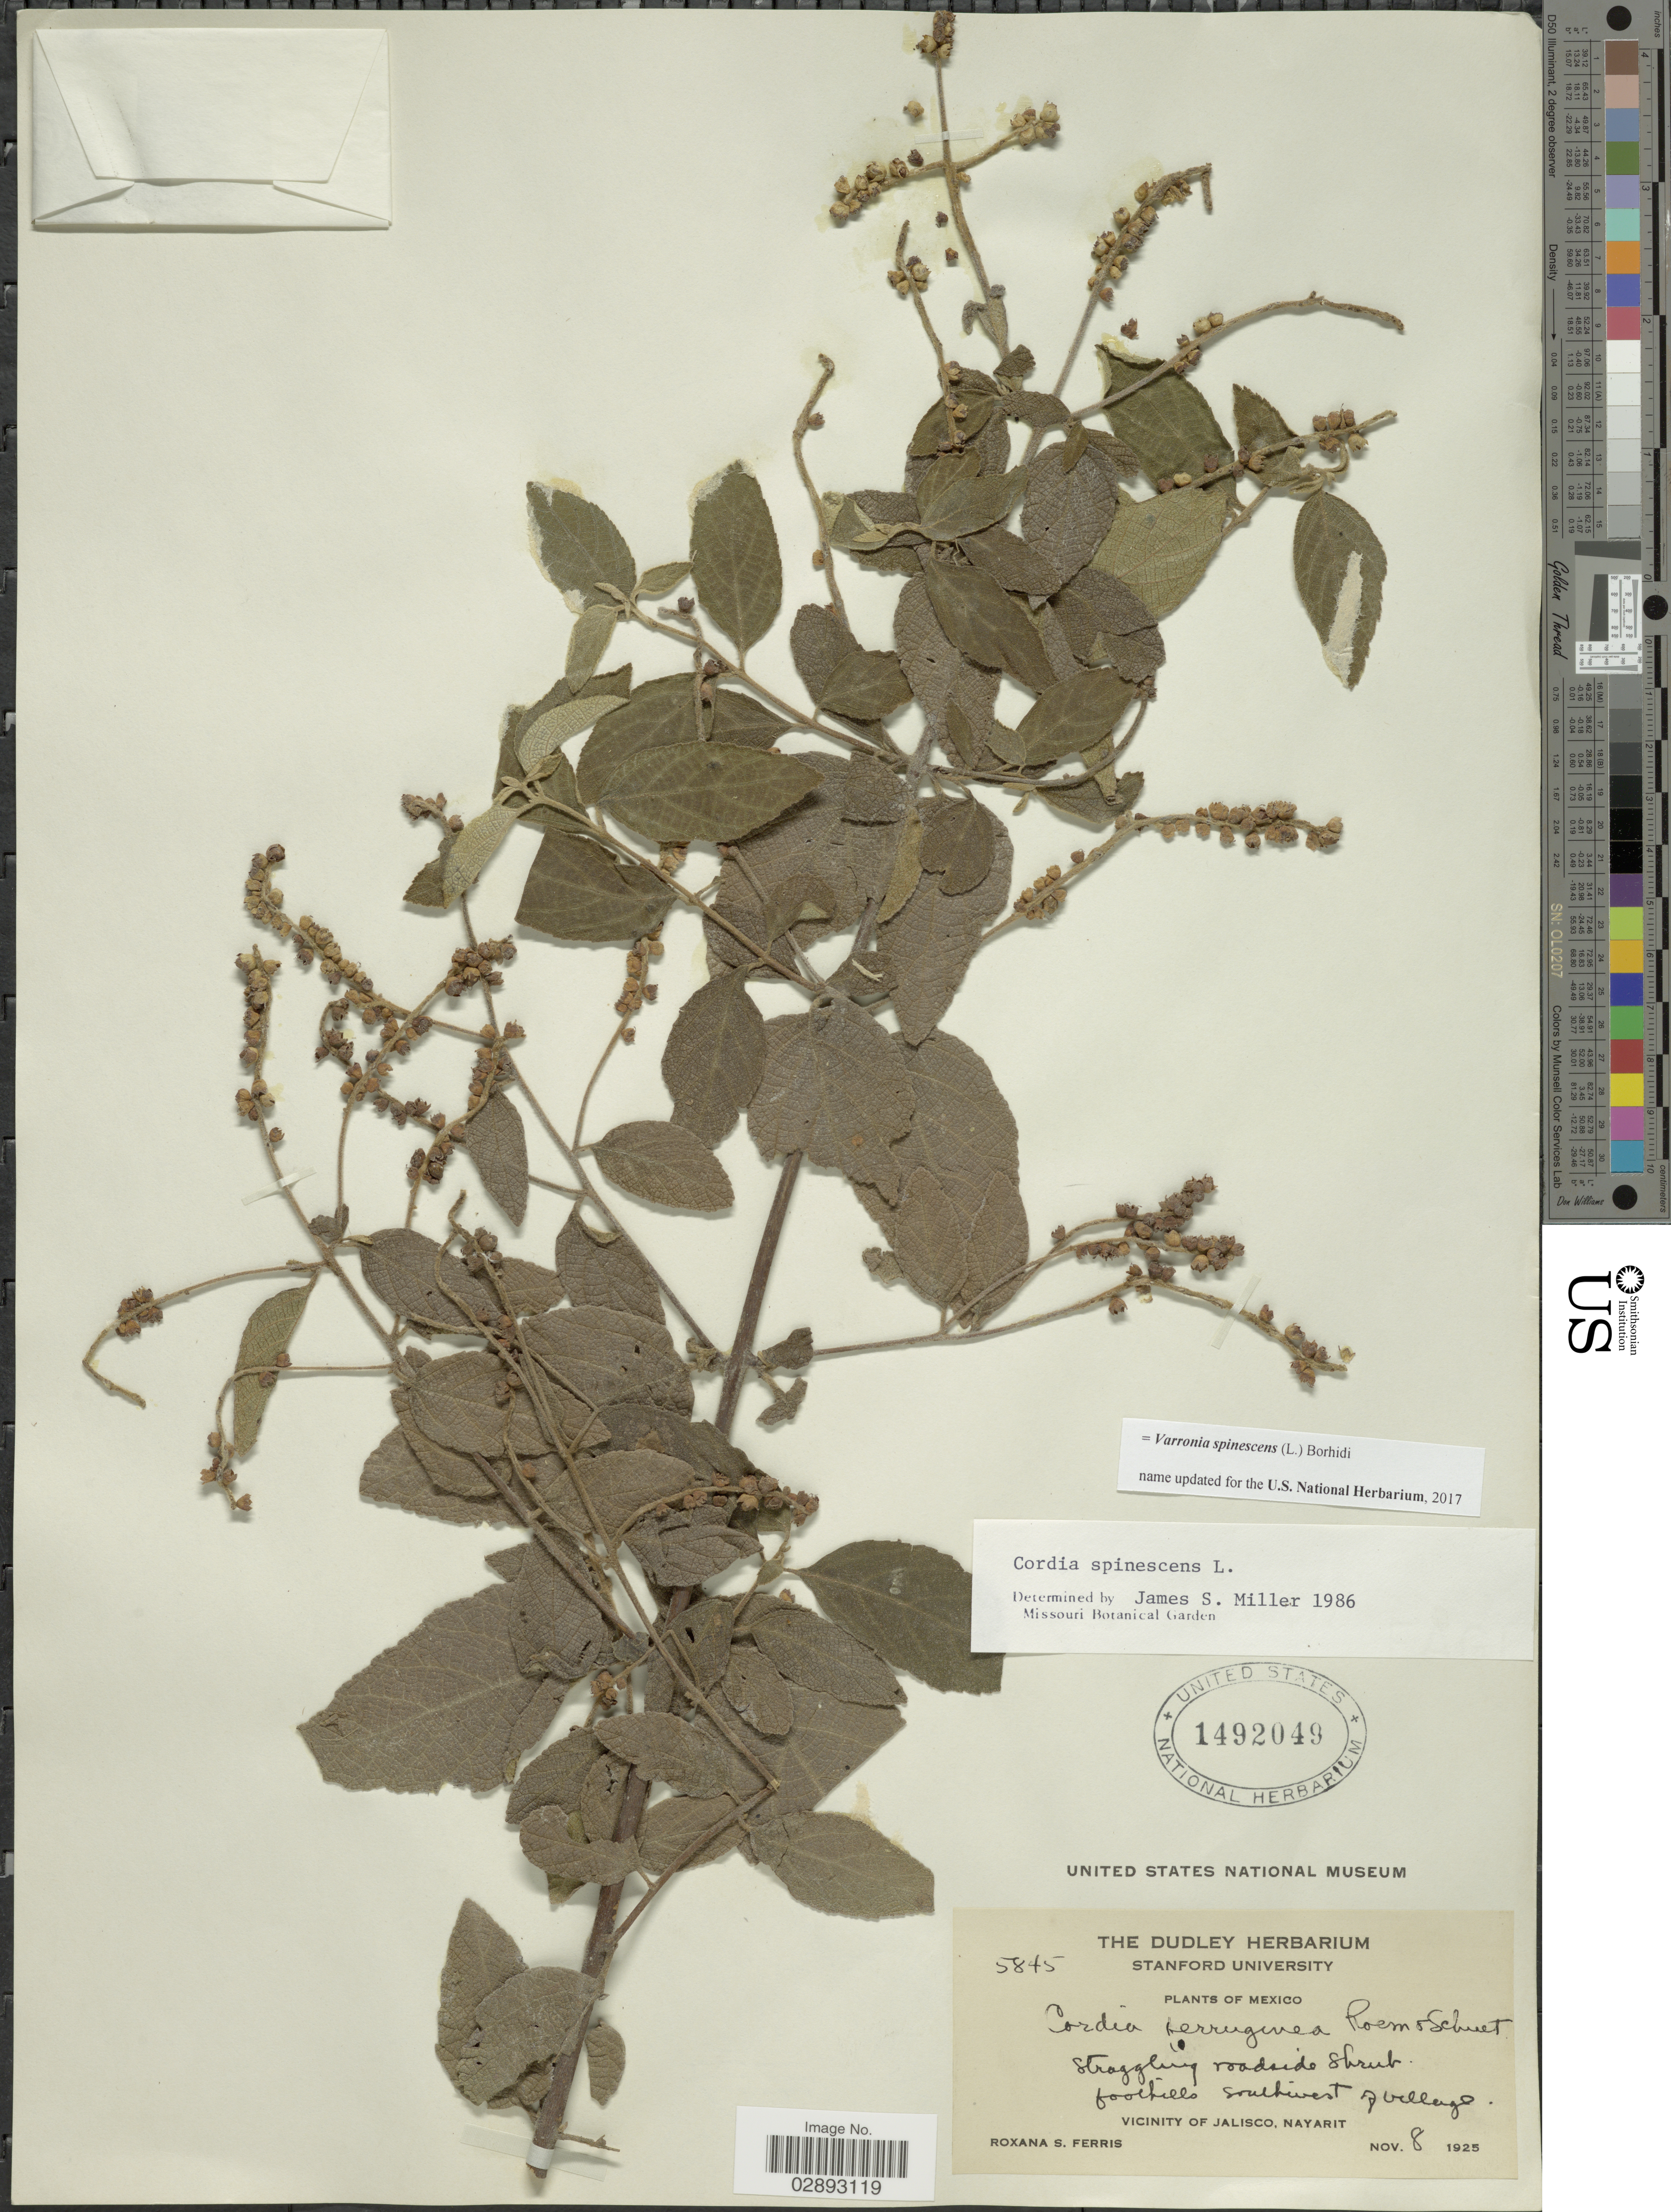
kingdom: Plantae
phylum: Tracheophyta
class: Magnoliopsida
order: Boraginales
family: Cordiaceae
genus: Varronia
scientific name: Varronia spinescens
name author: (L.) Borhidi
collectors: R. S. Ferris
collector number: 5845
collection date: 1925-11-08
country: Mexico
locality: Vicinity of Jalisco, Nayarit.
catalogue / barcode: US 1492049